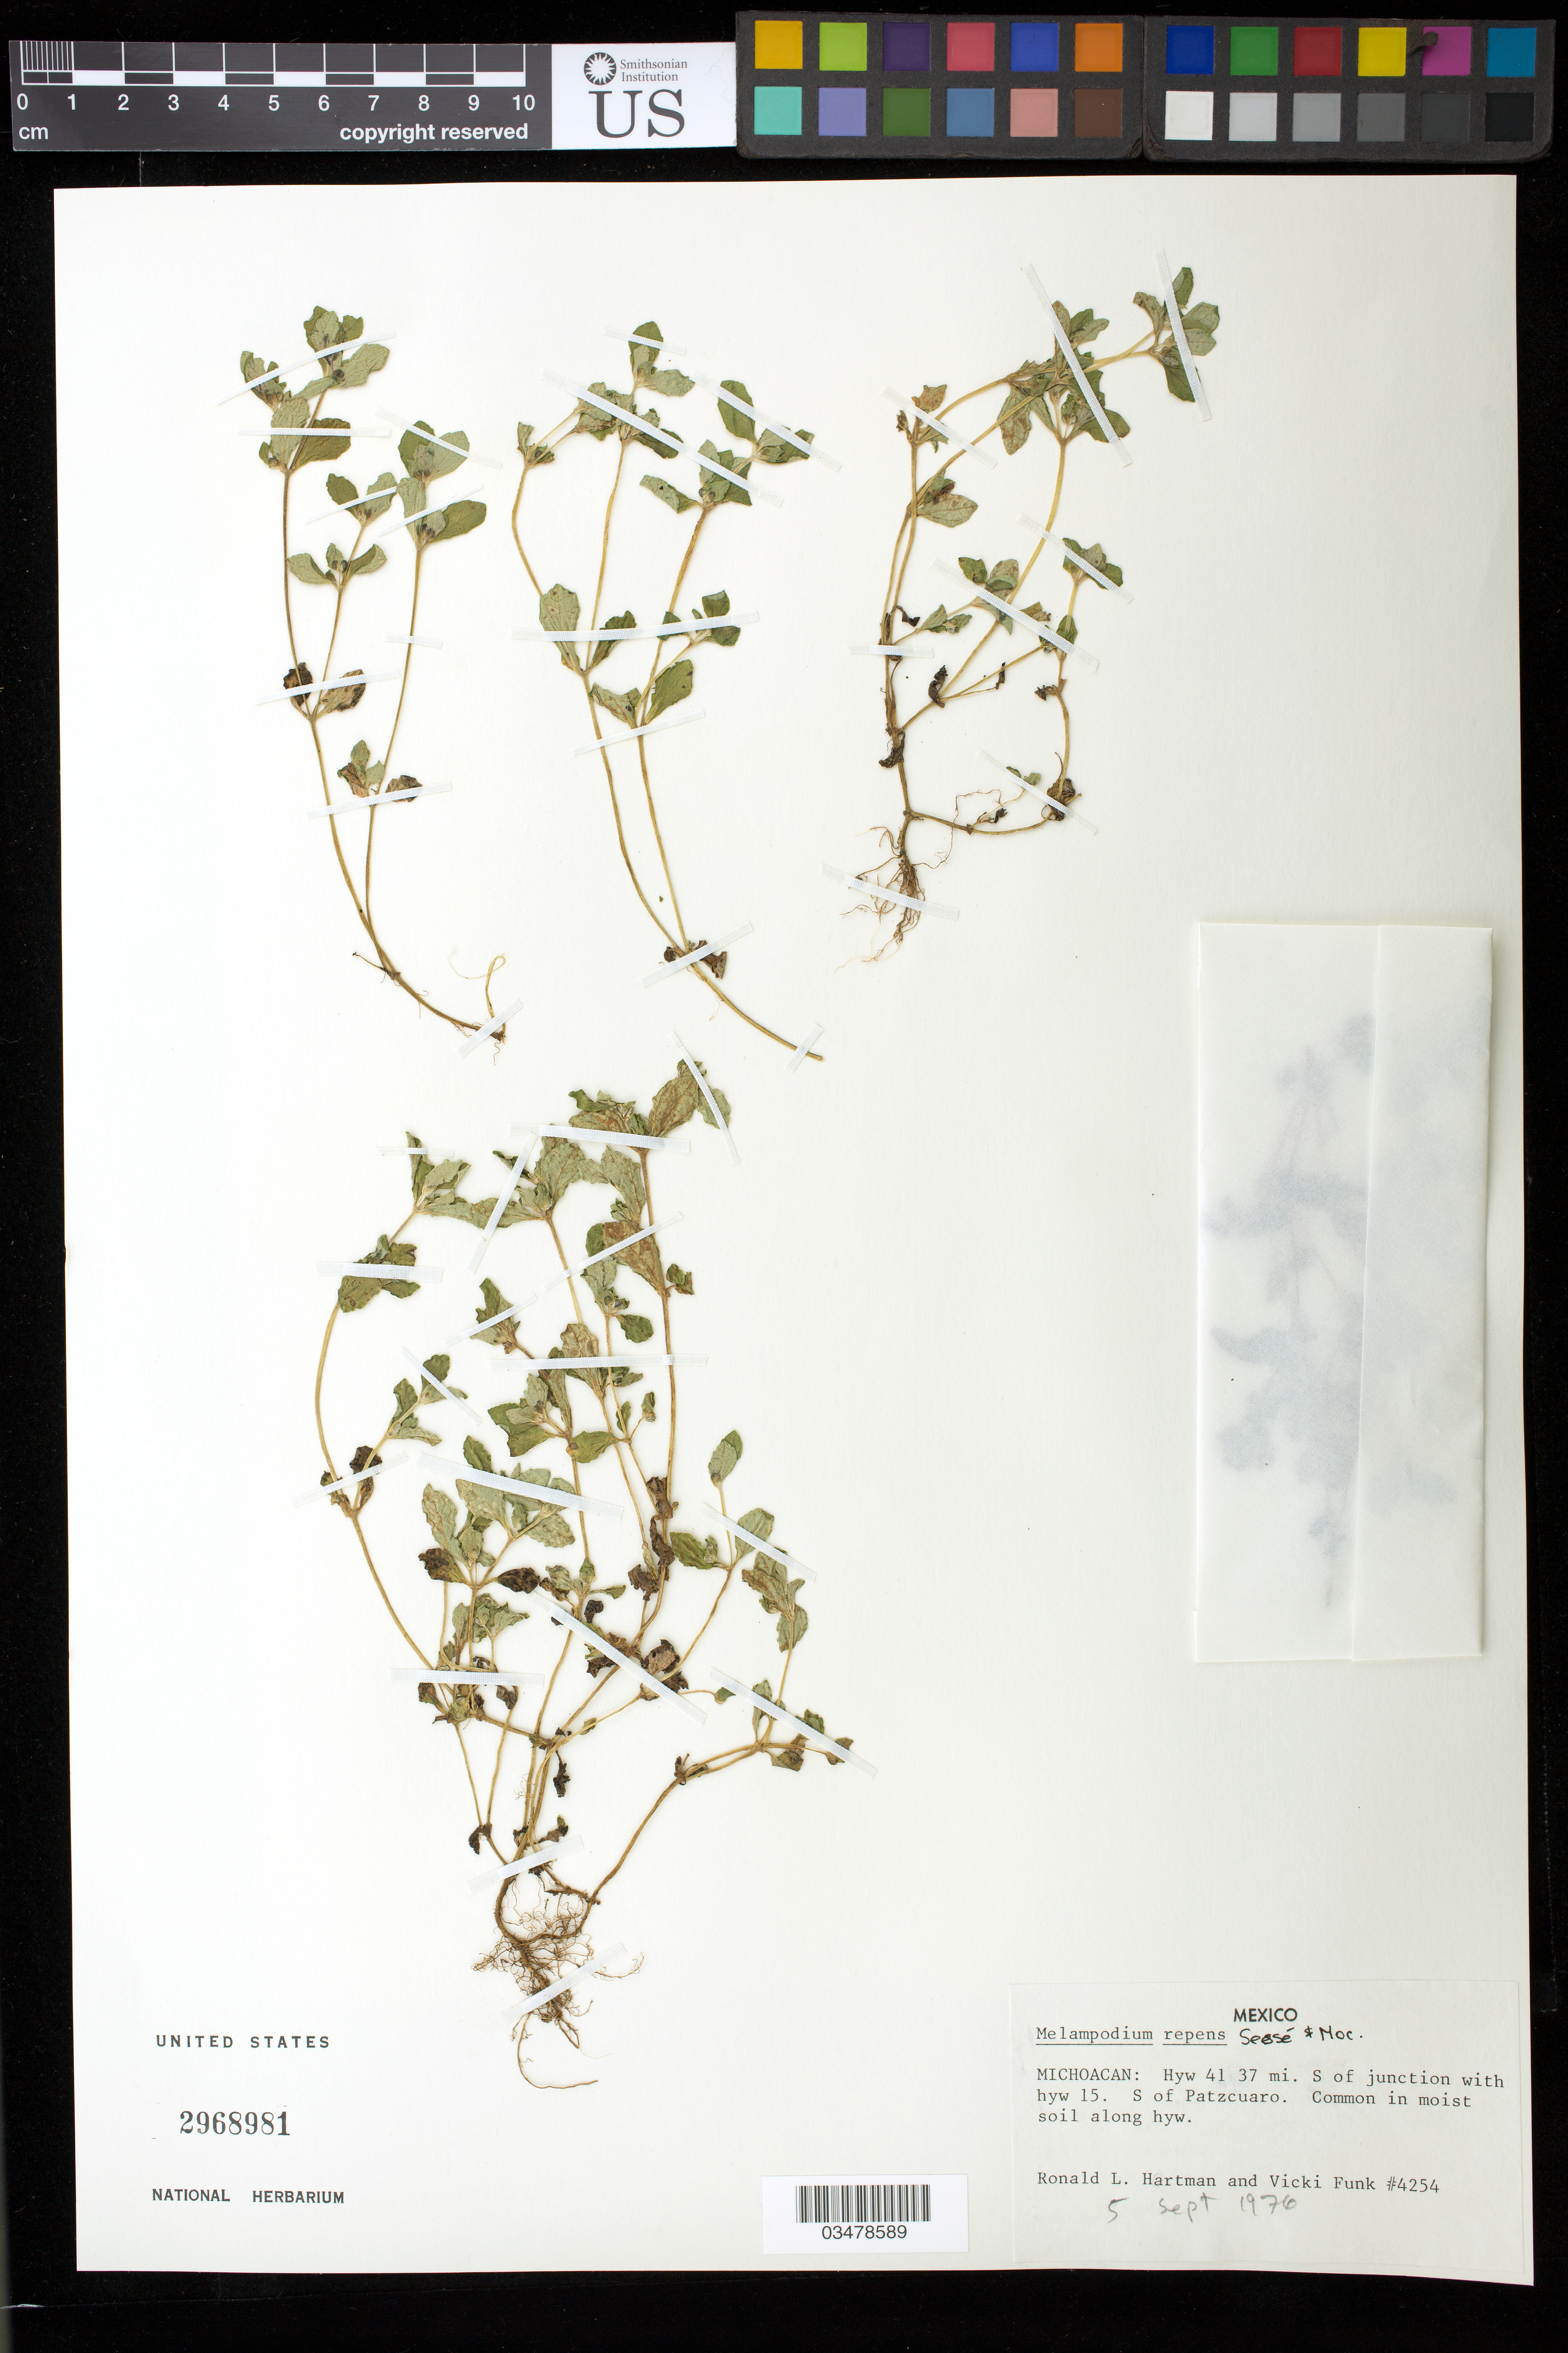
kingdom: Plantae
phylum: Tracheophyta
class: Magnoliopsida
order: Asterales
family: Asteraceae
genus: Melampodium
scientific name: Melampodium repens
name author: Sessé & Moc.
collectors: R. L. Hartman & V. Funk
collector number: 4254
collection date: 1976-09-05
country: Mexico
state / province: Michoacán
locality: Hwy 41, 37 mi S of junction with Hwy 15. S of Patzcuaro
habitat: In moist soil along highway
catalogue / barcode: US 2968981